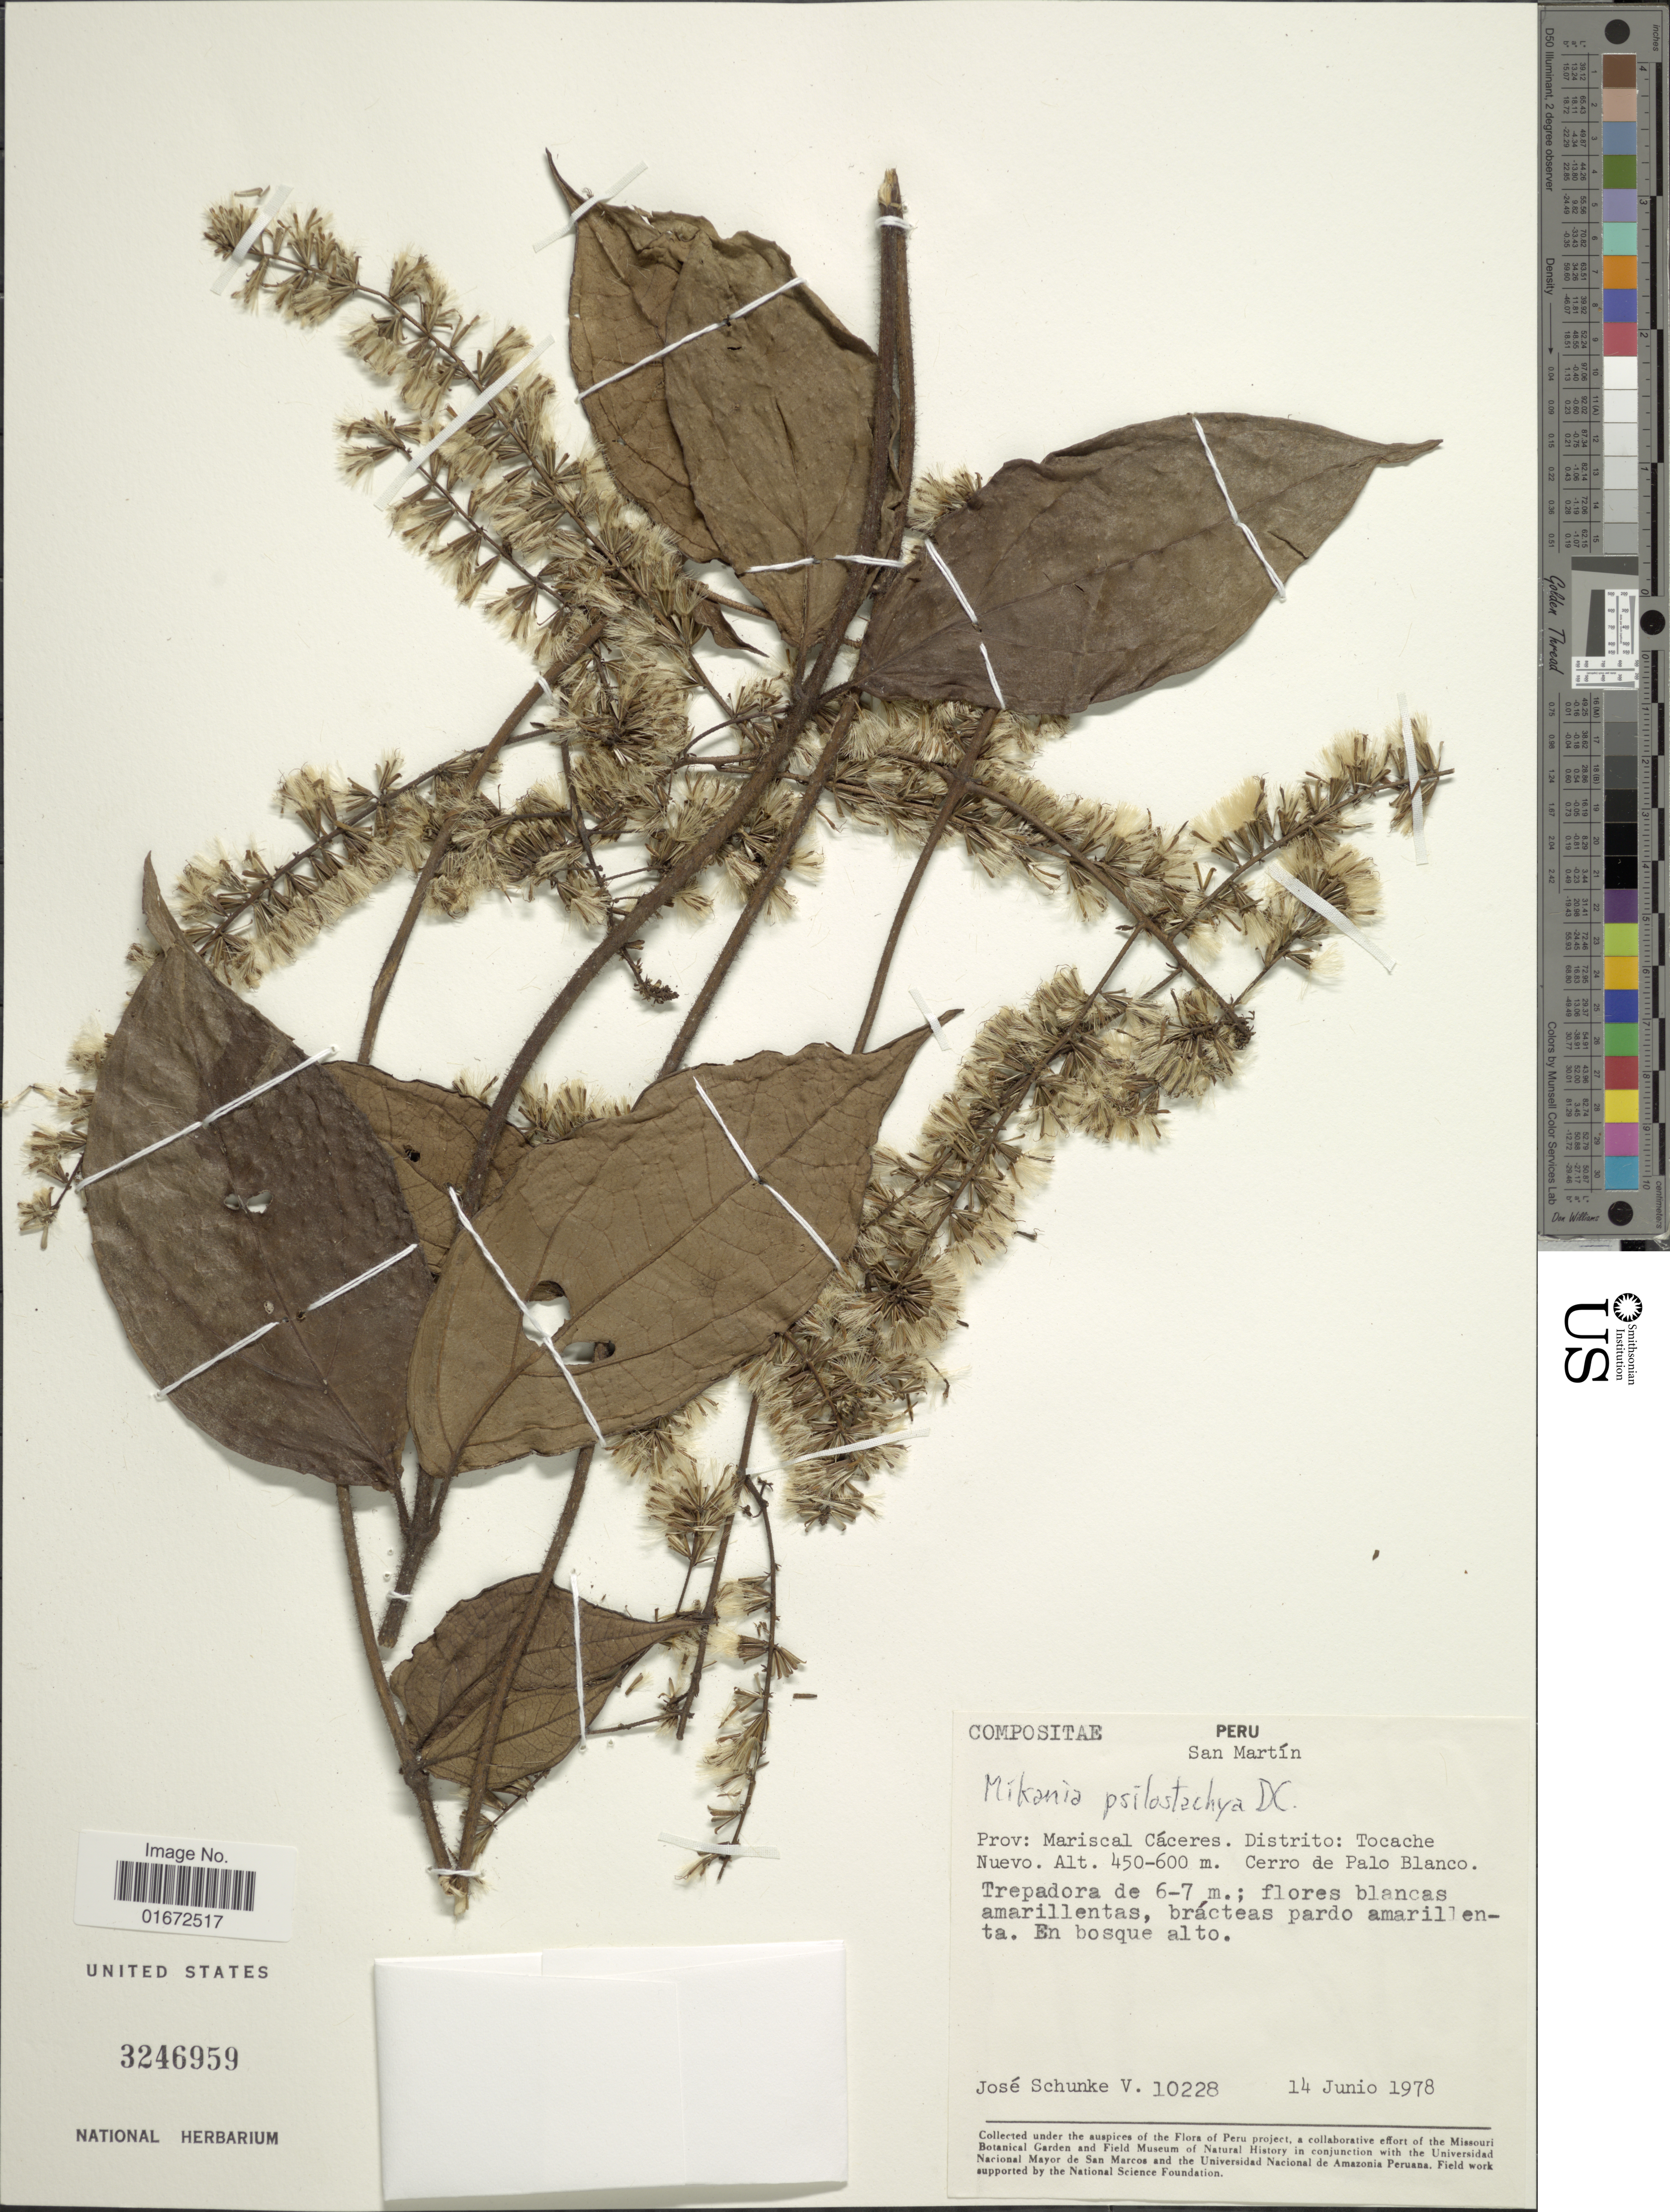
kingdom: Plantae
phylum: Tracheophyta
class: Magnoliopsida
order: Asterales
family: Asteraceae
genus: Mikania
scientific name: Mikania psilostachya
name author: DC.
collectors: J. Schunke Vigo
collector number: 10228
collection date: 1978-06-14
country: Peru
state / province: San Martín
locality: Prov: Mariscal Cáceres. Distrito: Tocache Nuevo. Cerro de Palo Blanco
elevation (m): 450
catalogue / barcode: US 3246959